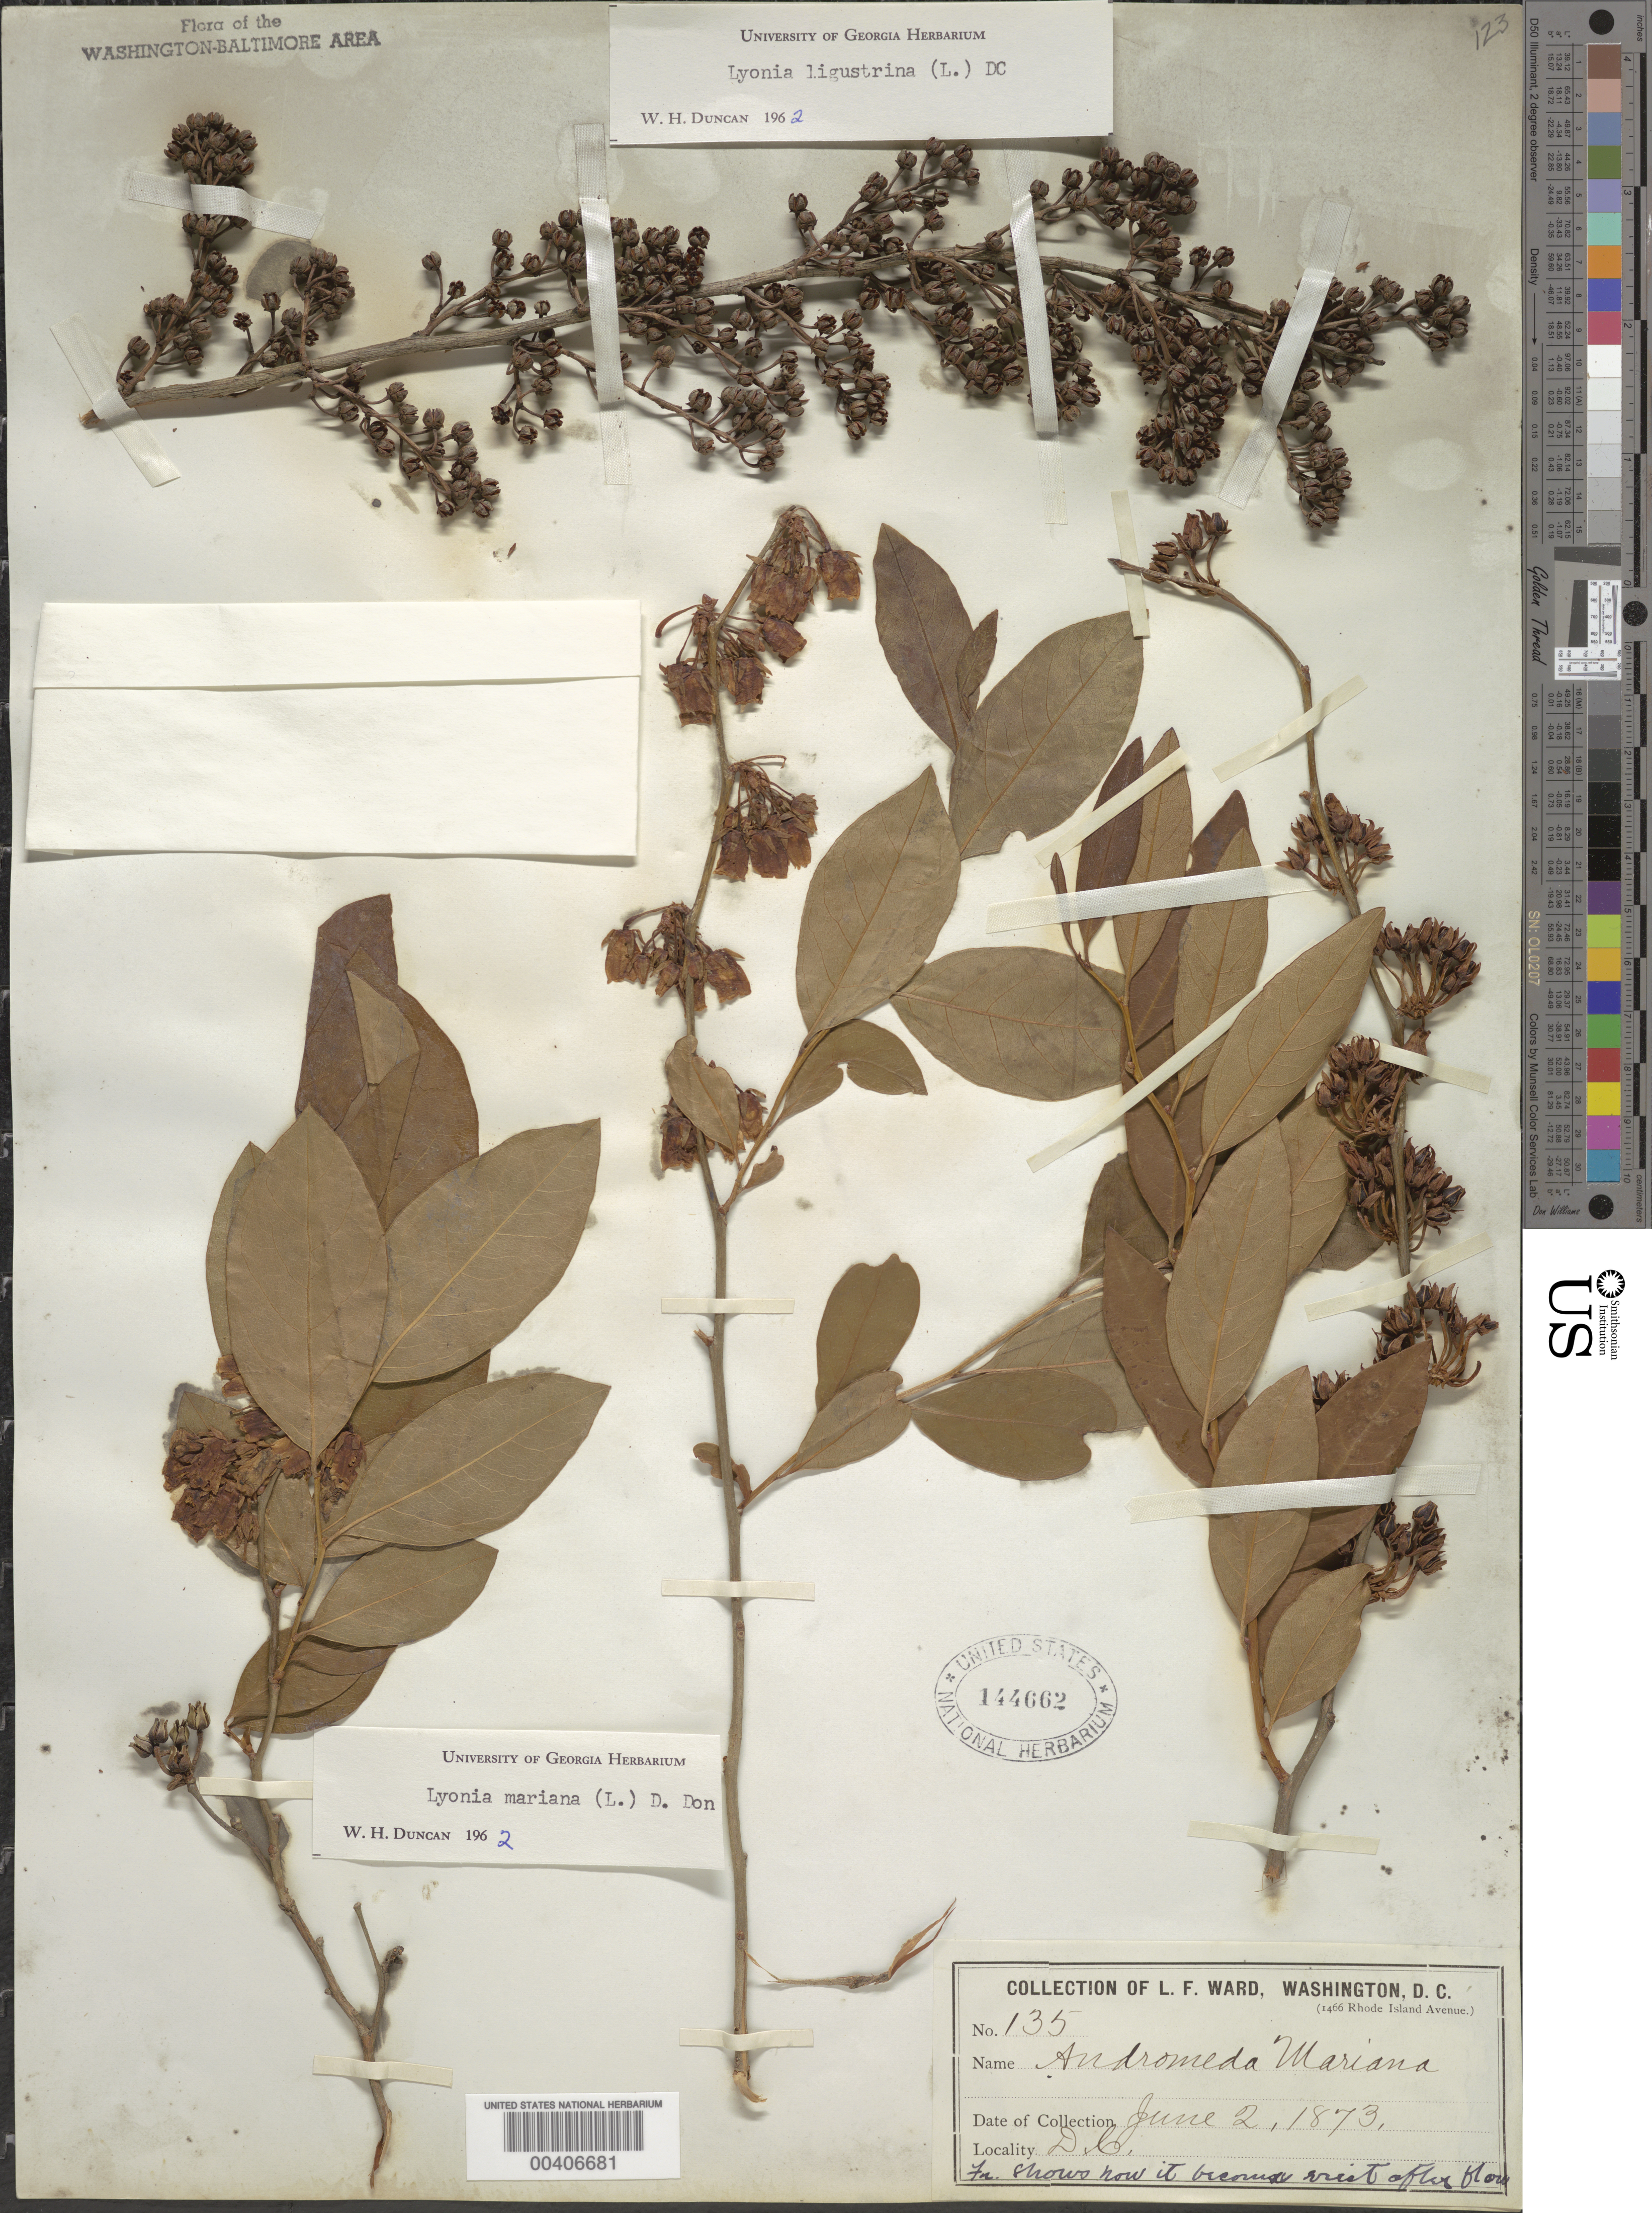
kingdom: Plantae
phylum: Tracheophyta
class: Magnoliopsida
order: Ericales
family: Ericaceae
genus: Lyonia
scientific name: Lyonia mariana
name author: (L.) D. Don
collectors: L. F. Ward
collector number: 135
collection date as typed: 02 Jun 1873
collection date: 1873-06-02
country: United States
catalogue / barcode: US 144662